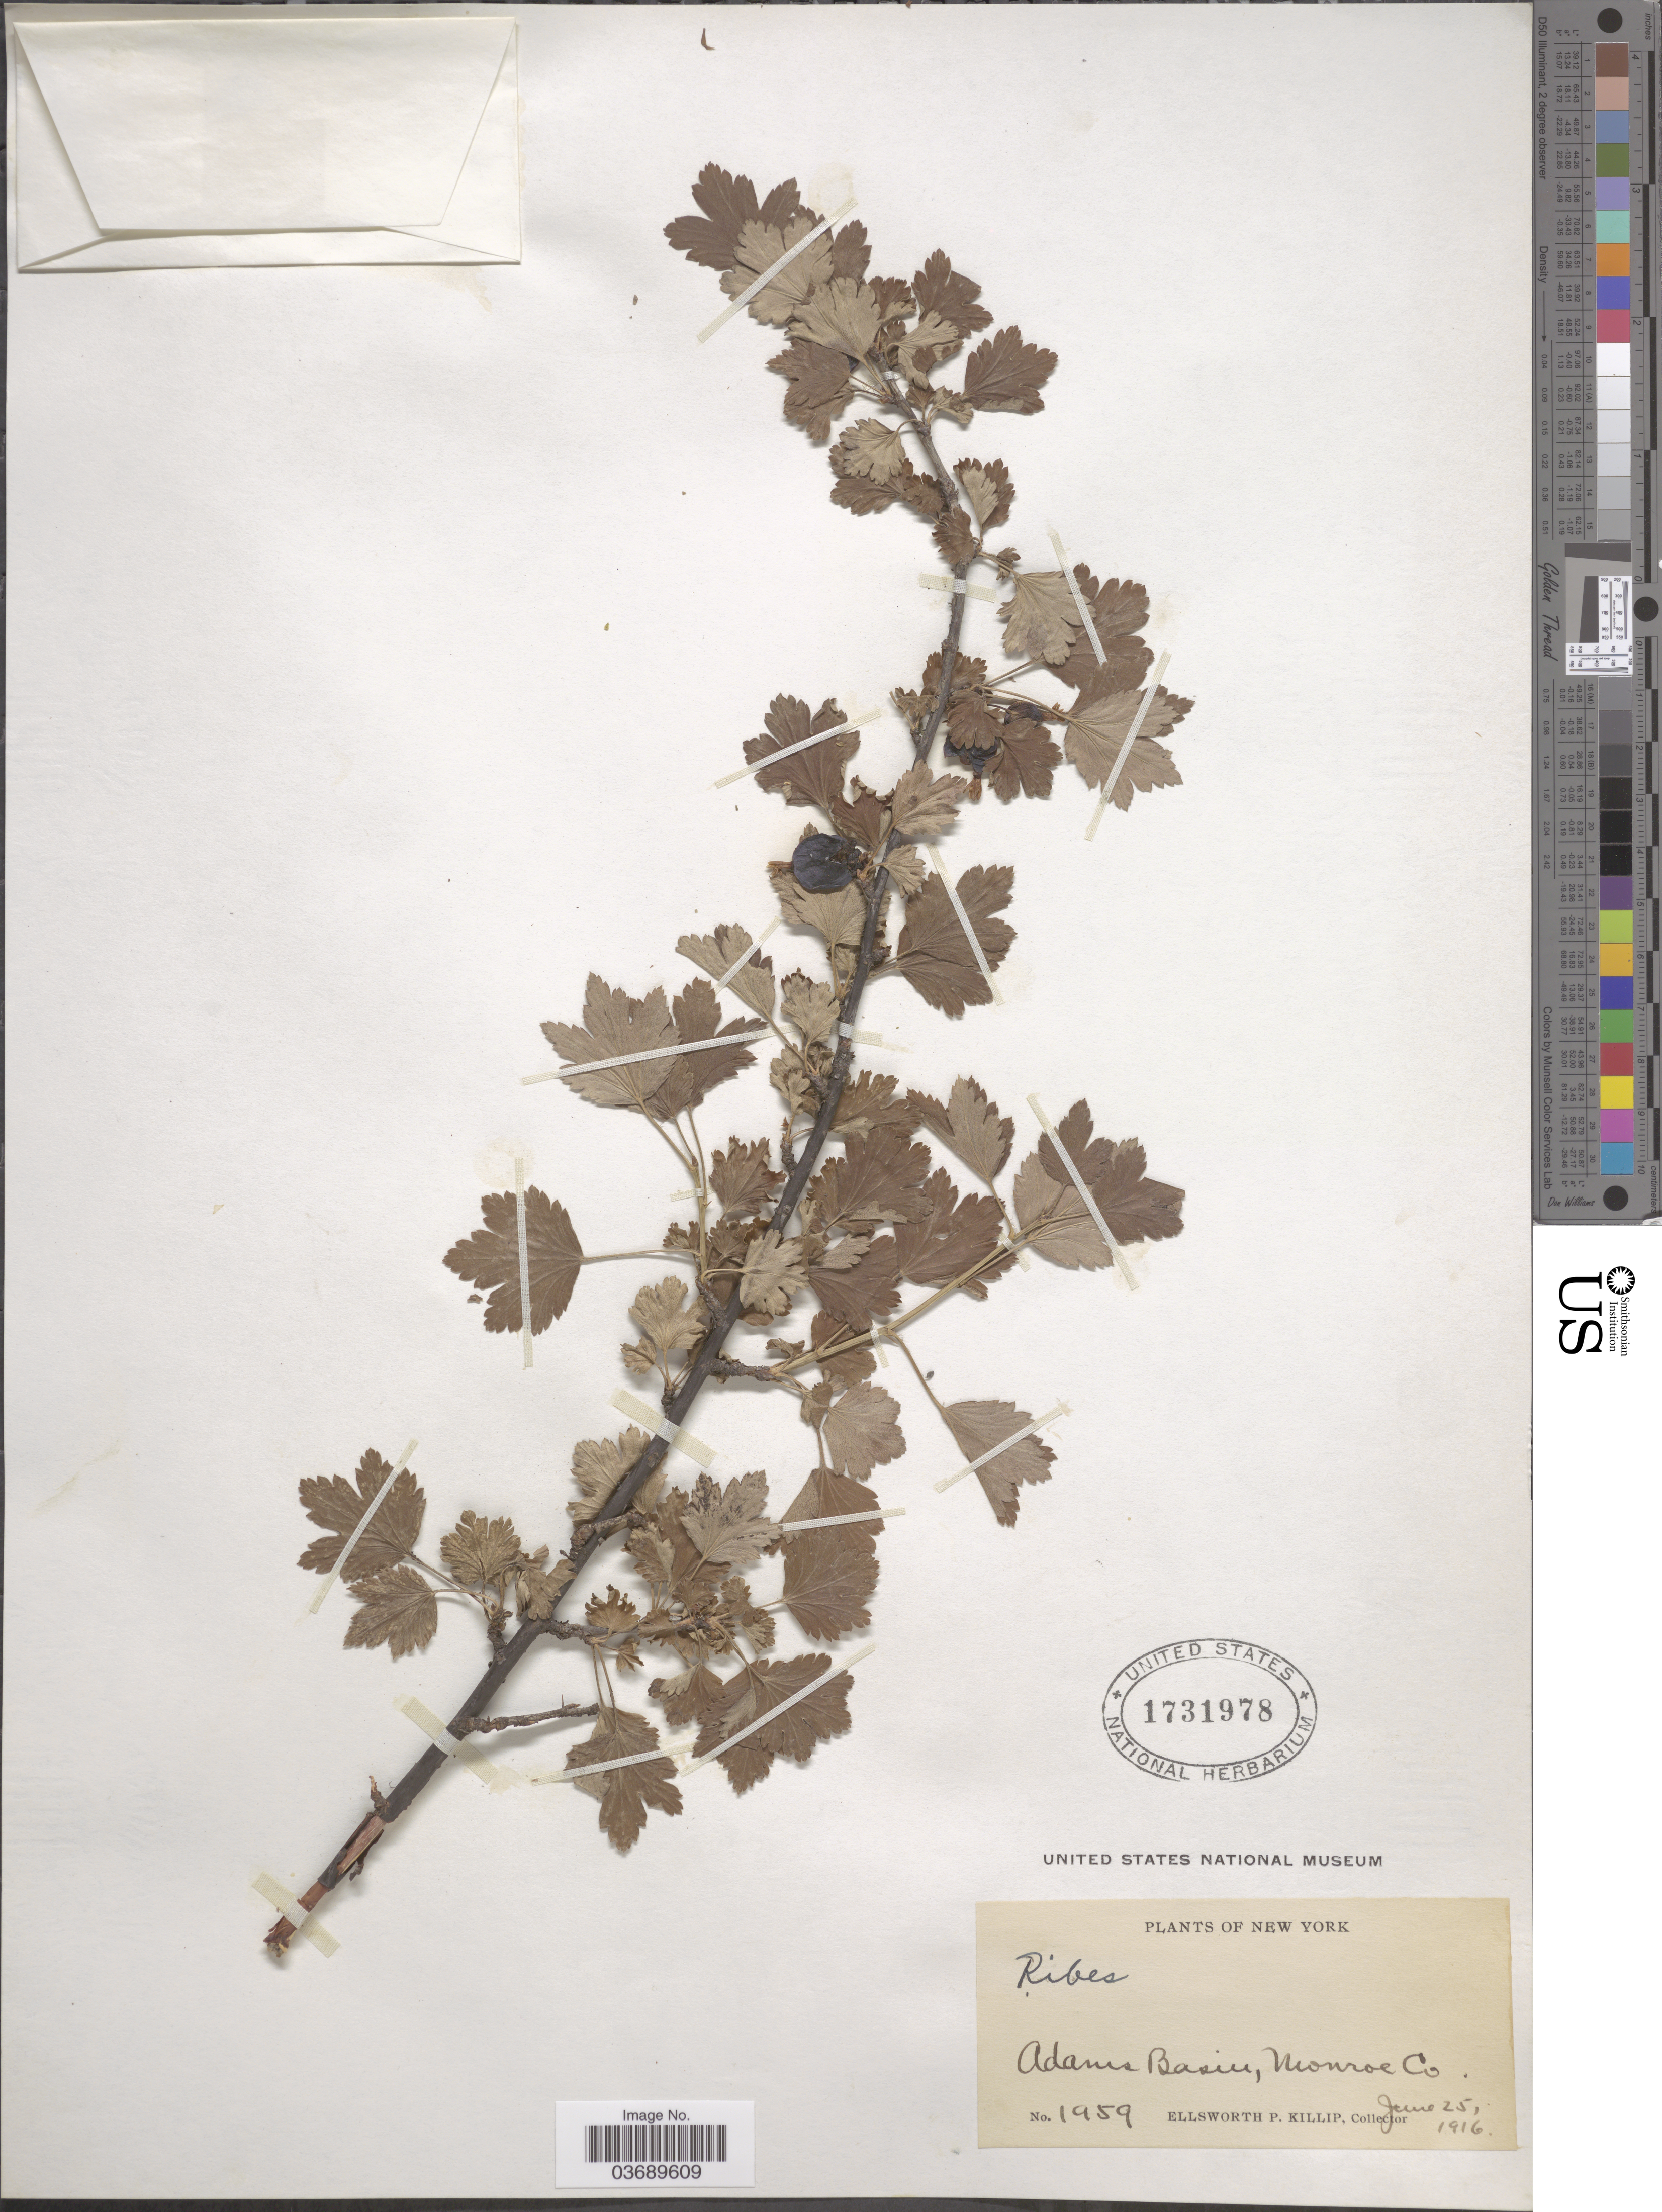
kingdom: Plantae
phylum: Tracheophyta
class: Magnoliopsida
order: Saxifragales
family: Grossulariaceae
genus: Ribes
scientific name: Ribes sp.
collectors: E. P. Killip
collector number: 1959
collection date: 1916-06-25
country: United States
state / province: New York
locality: Adams Basin, Monroe Co.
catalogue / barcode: US 1731978